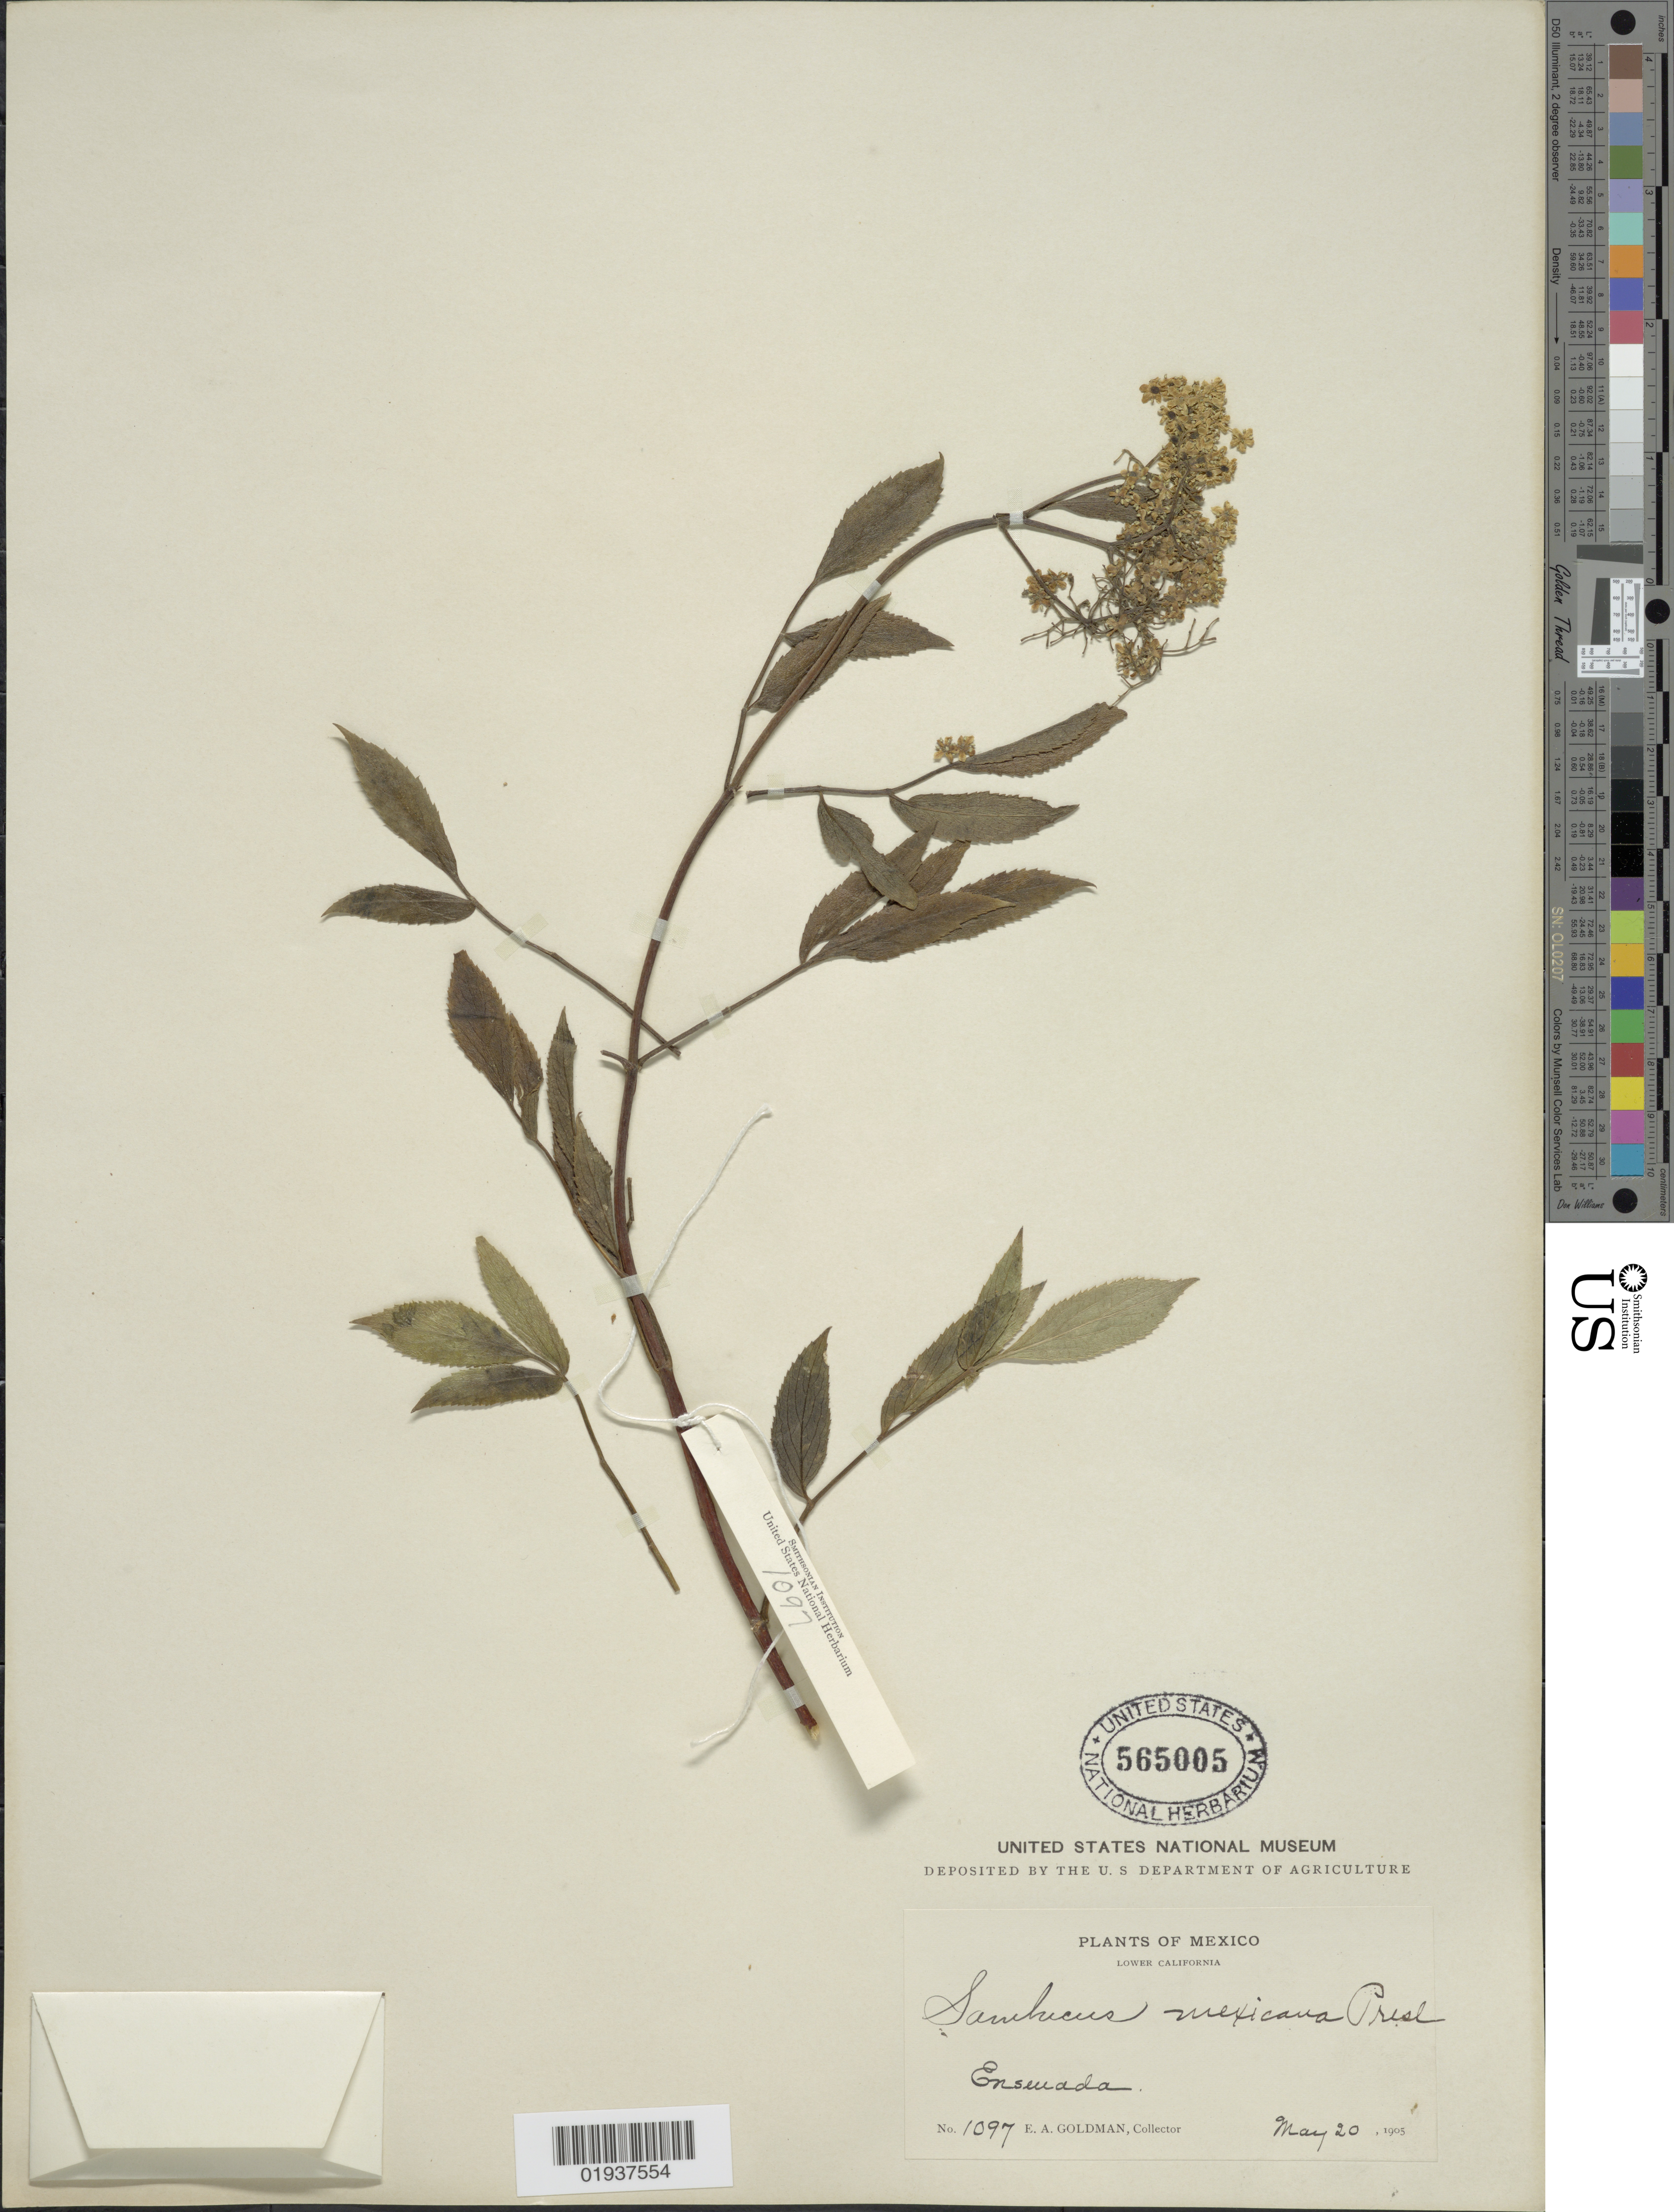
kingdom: Plantae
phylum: Tracheophyta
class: Magnoliopsida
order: Dipsacales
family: Viburnaceae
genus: Sambucus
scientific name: Sambucus mexicana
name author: C. Presl ex DC.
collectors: E. A. Goldman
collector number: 1097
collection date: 1905-05-20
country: Mexico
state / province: Baja California Norte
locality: Lower California. Ensenada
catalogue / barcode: US 565005